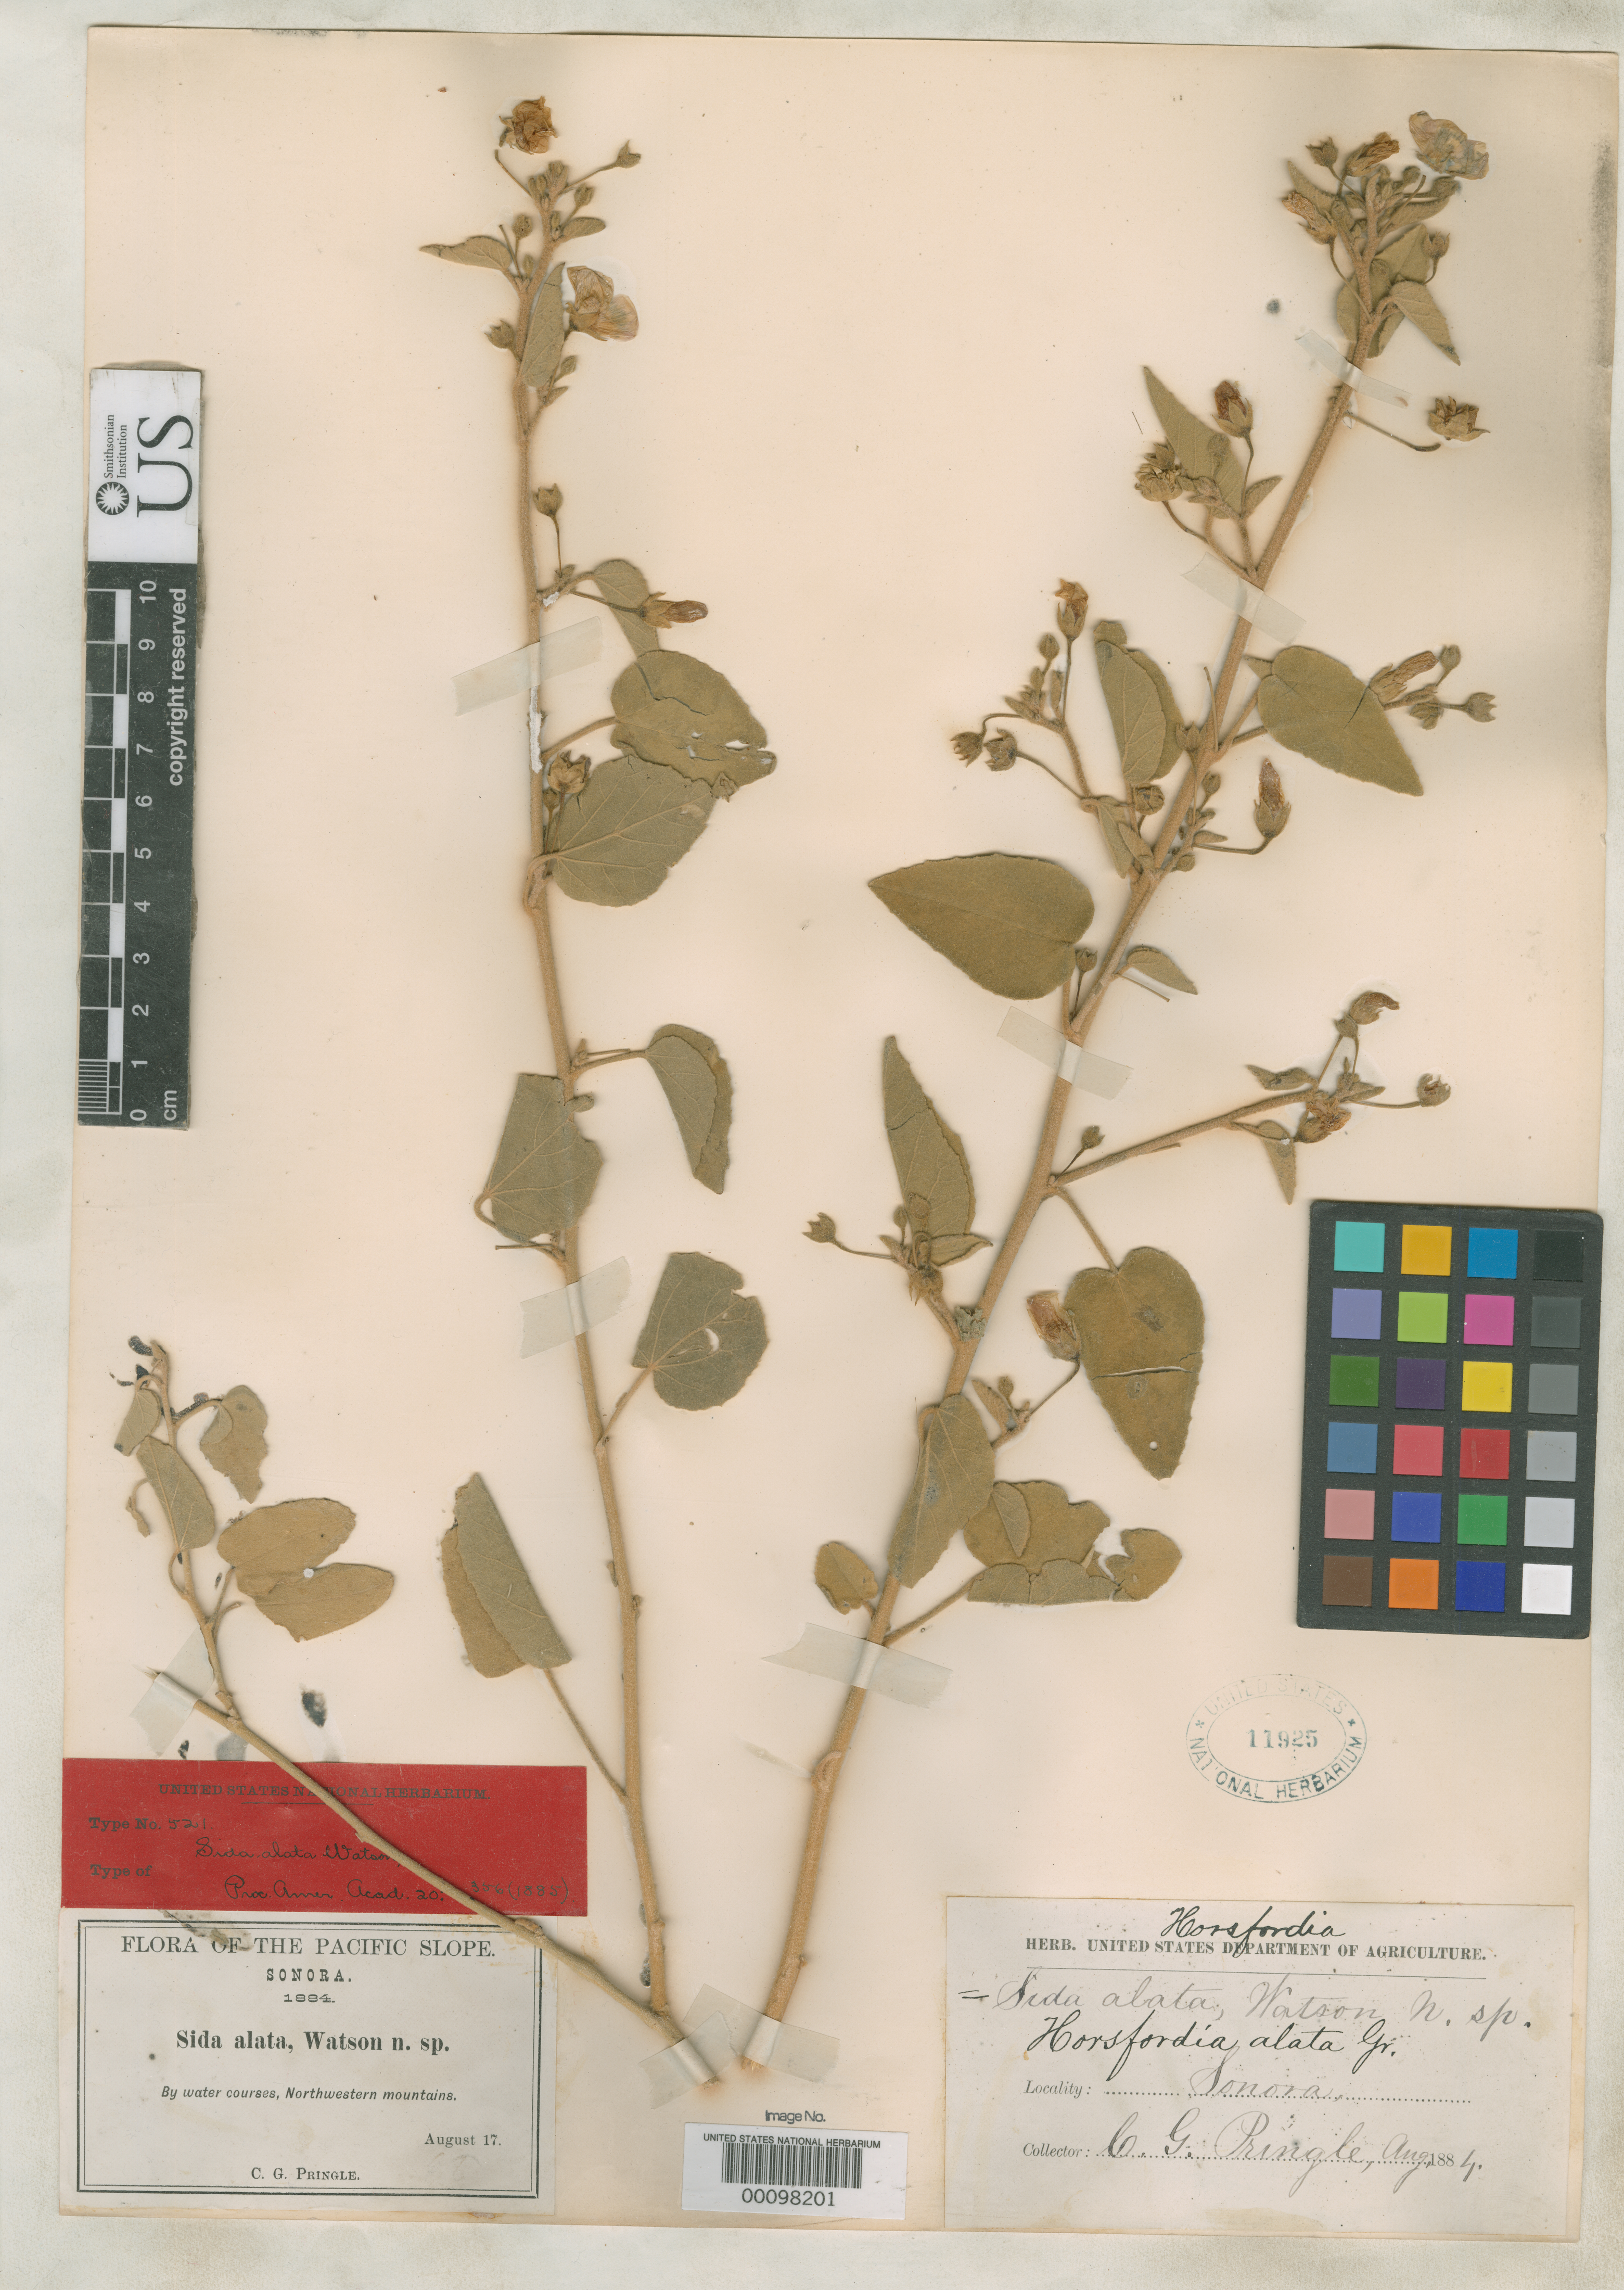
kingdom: Plantae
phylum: Tracheophyta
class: Magnoliopsida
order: Malvales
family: Malvaceae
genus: Sida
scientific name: Sida alata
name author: S. Watson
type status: Isotype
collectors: C. G. Pringle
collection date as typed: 17 Aug 1884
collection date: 1884-08-17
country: Mexico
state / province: Sonora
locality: Water courses, northwestern mountains.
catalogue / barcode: US 11925